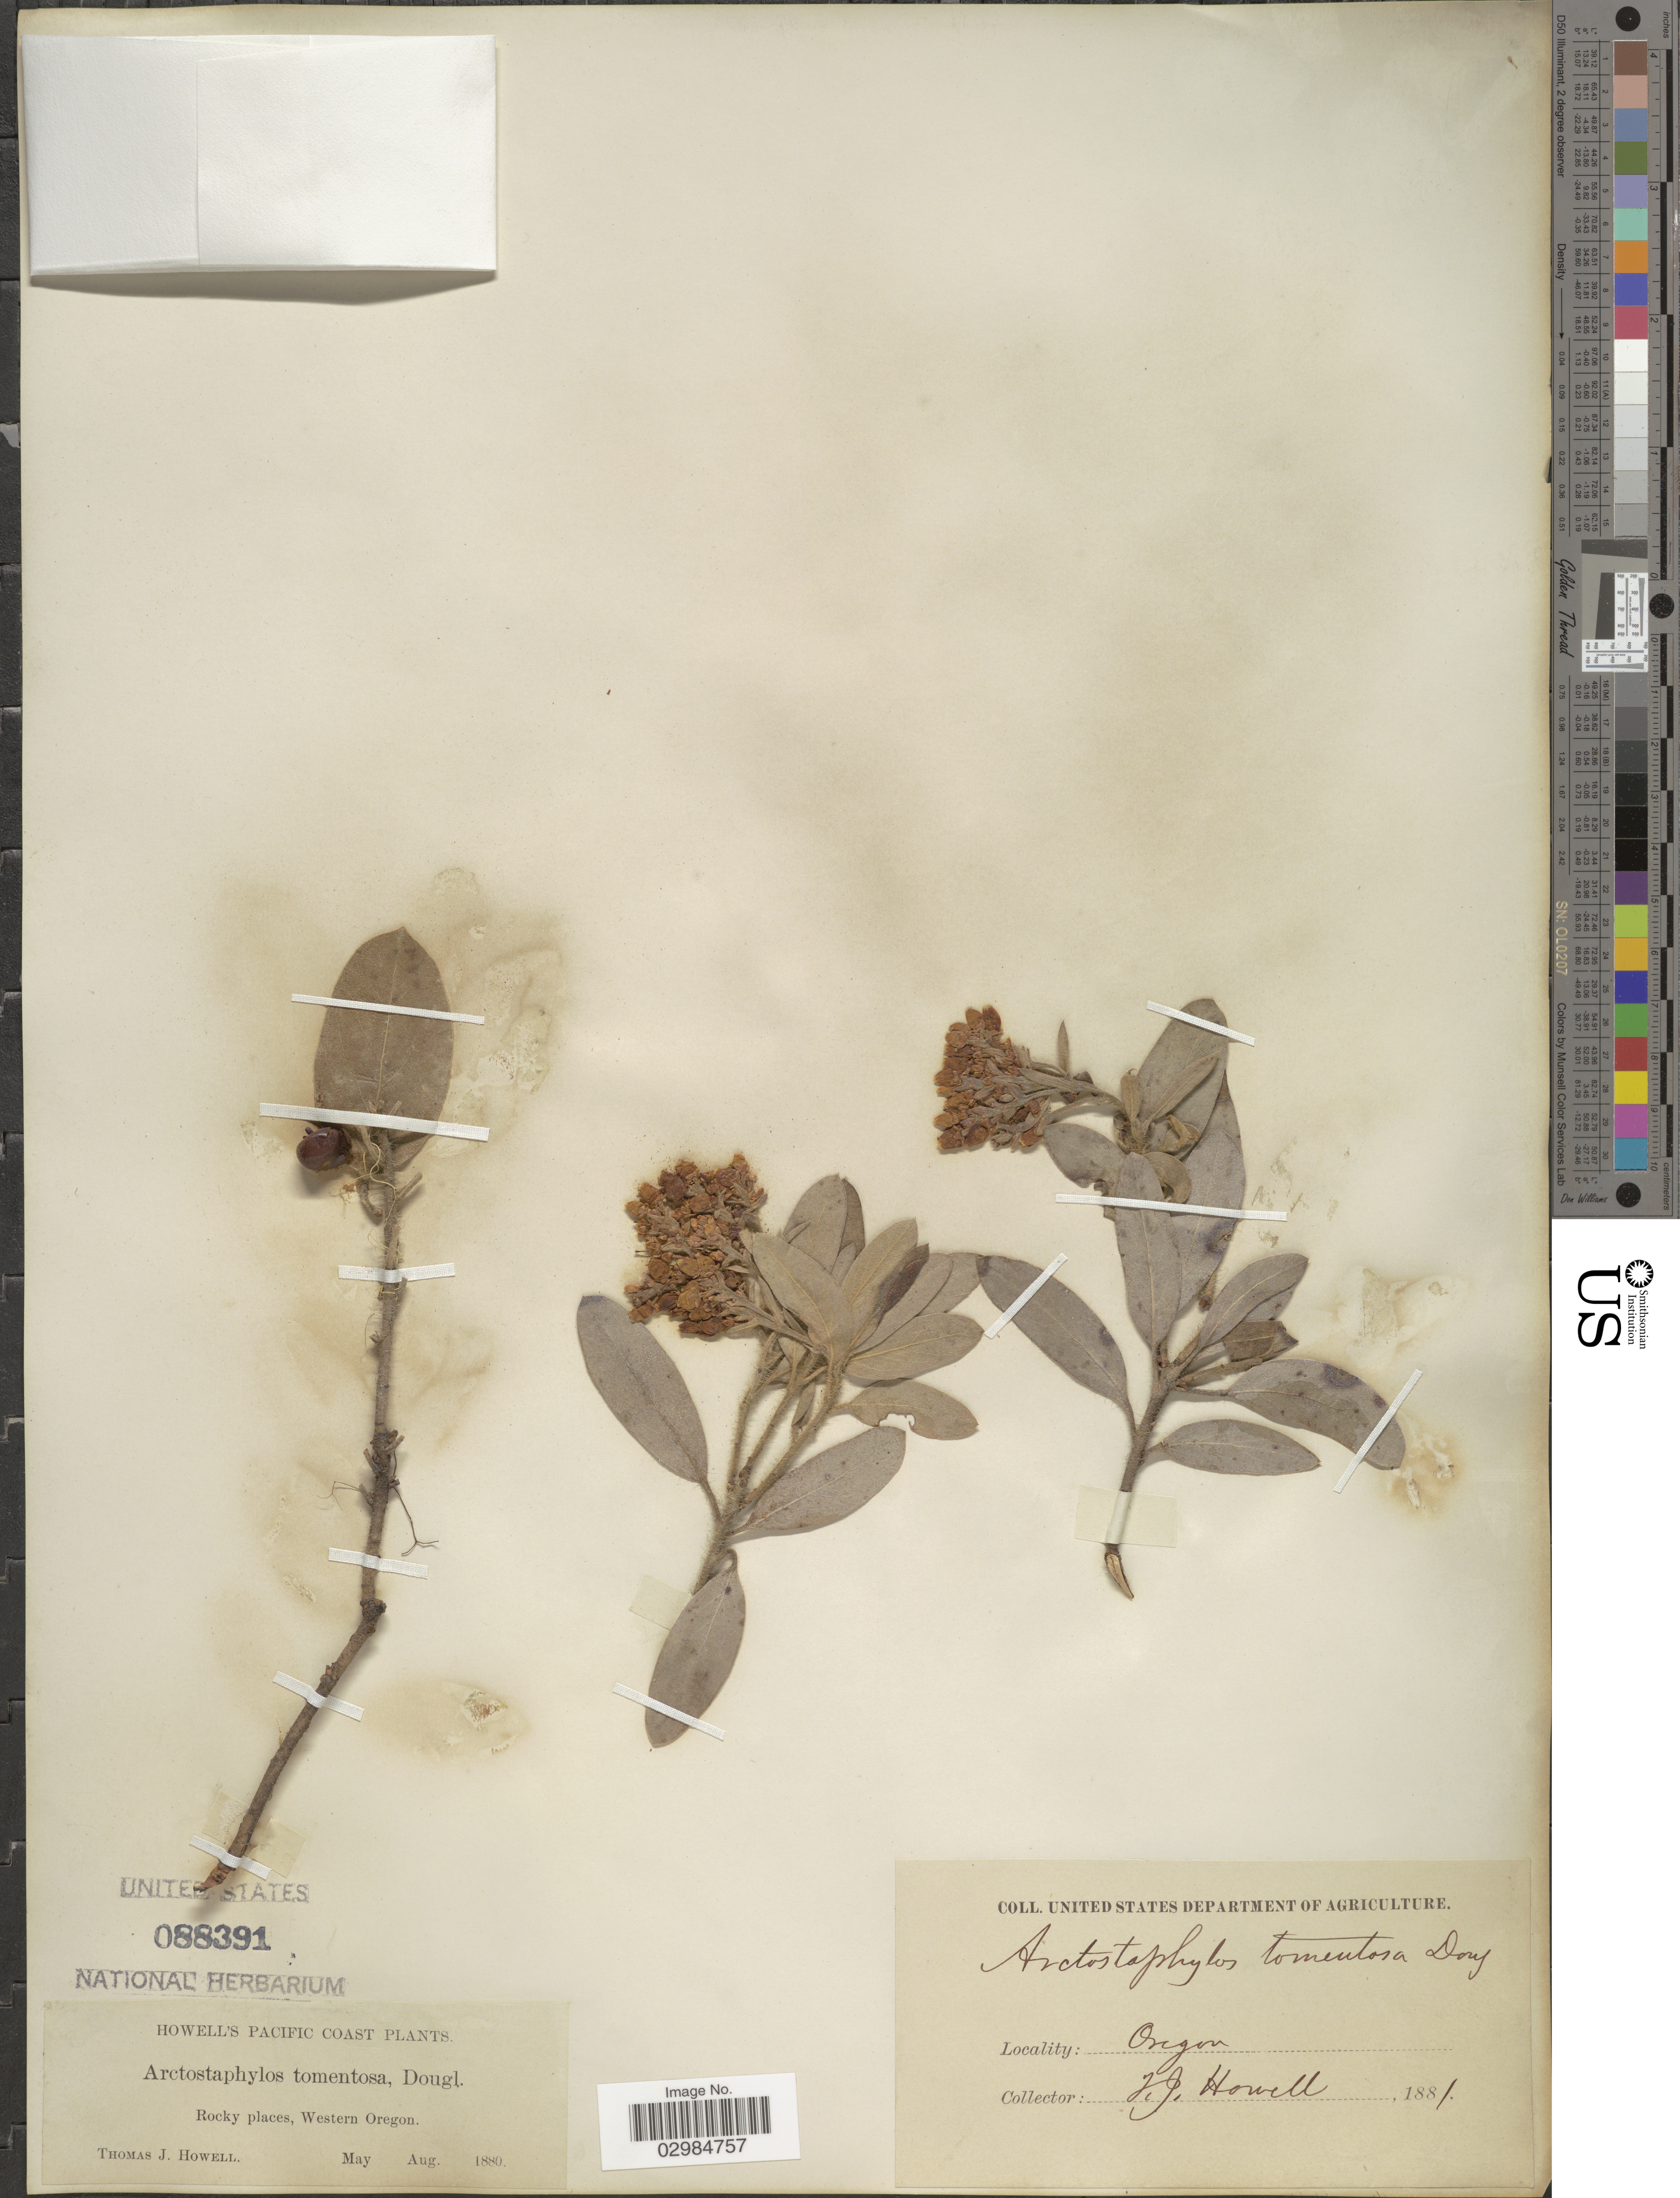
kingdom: Plantae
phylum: Tracheophyta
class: Magnoliopsida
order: Ericales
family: Ericaceae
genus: Arctostaphylos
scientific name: Arctostaphylos tomentosa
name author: (Pursh) Lindl.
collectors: T. J. Howell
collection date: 1880-05/1880-08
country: United States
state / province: Oregon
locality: Pacific Coast. Rocky places, Western Oregon.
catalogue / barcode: US 88391